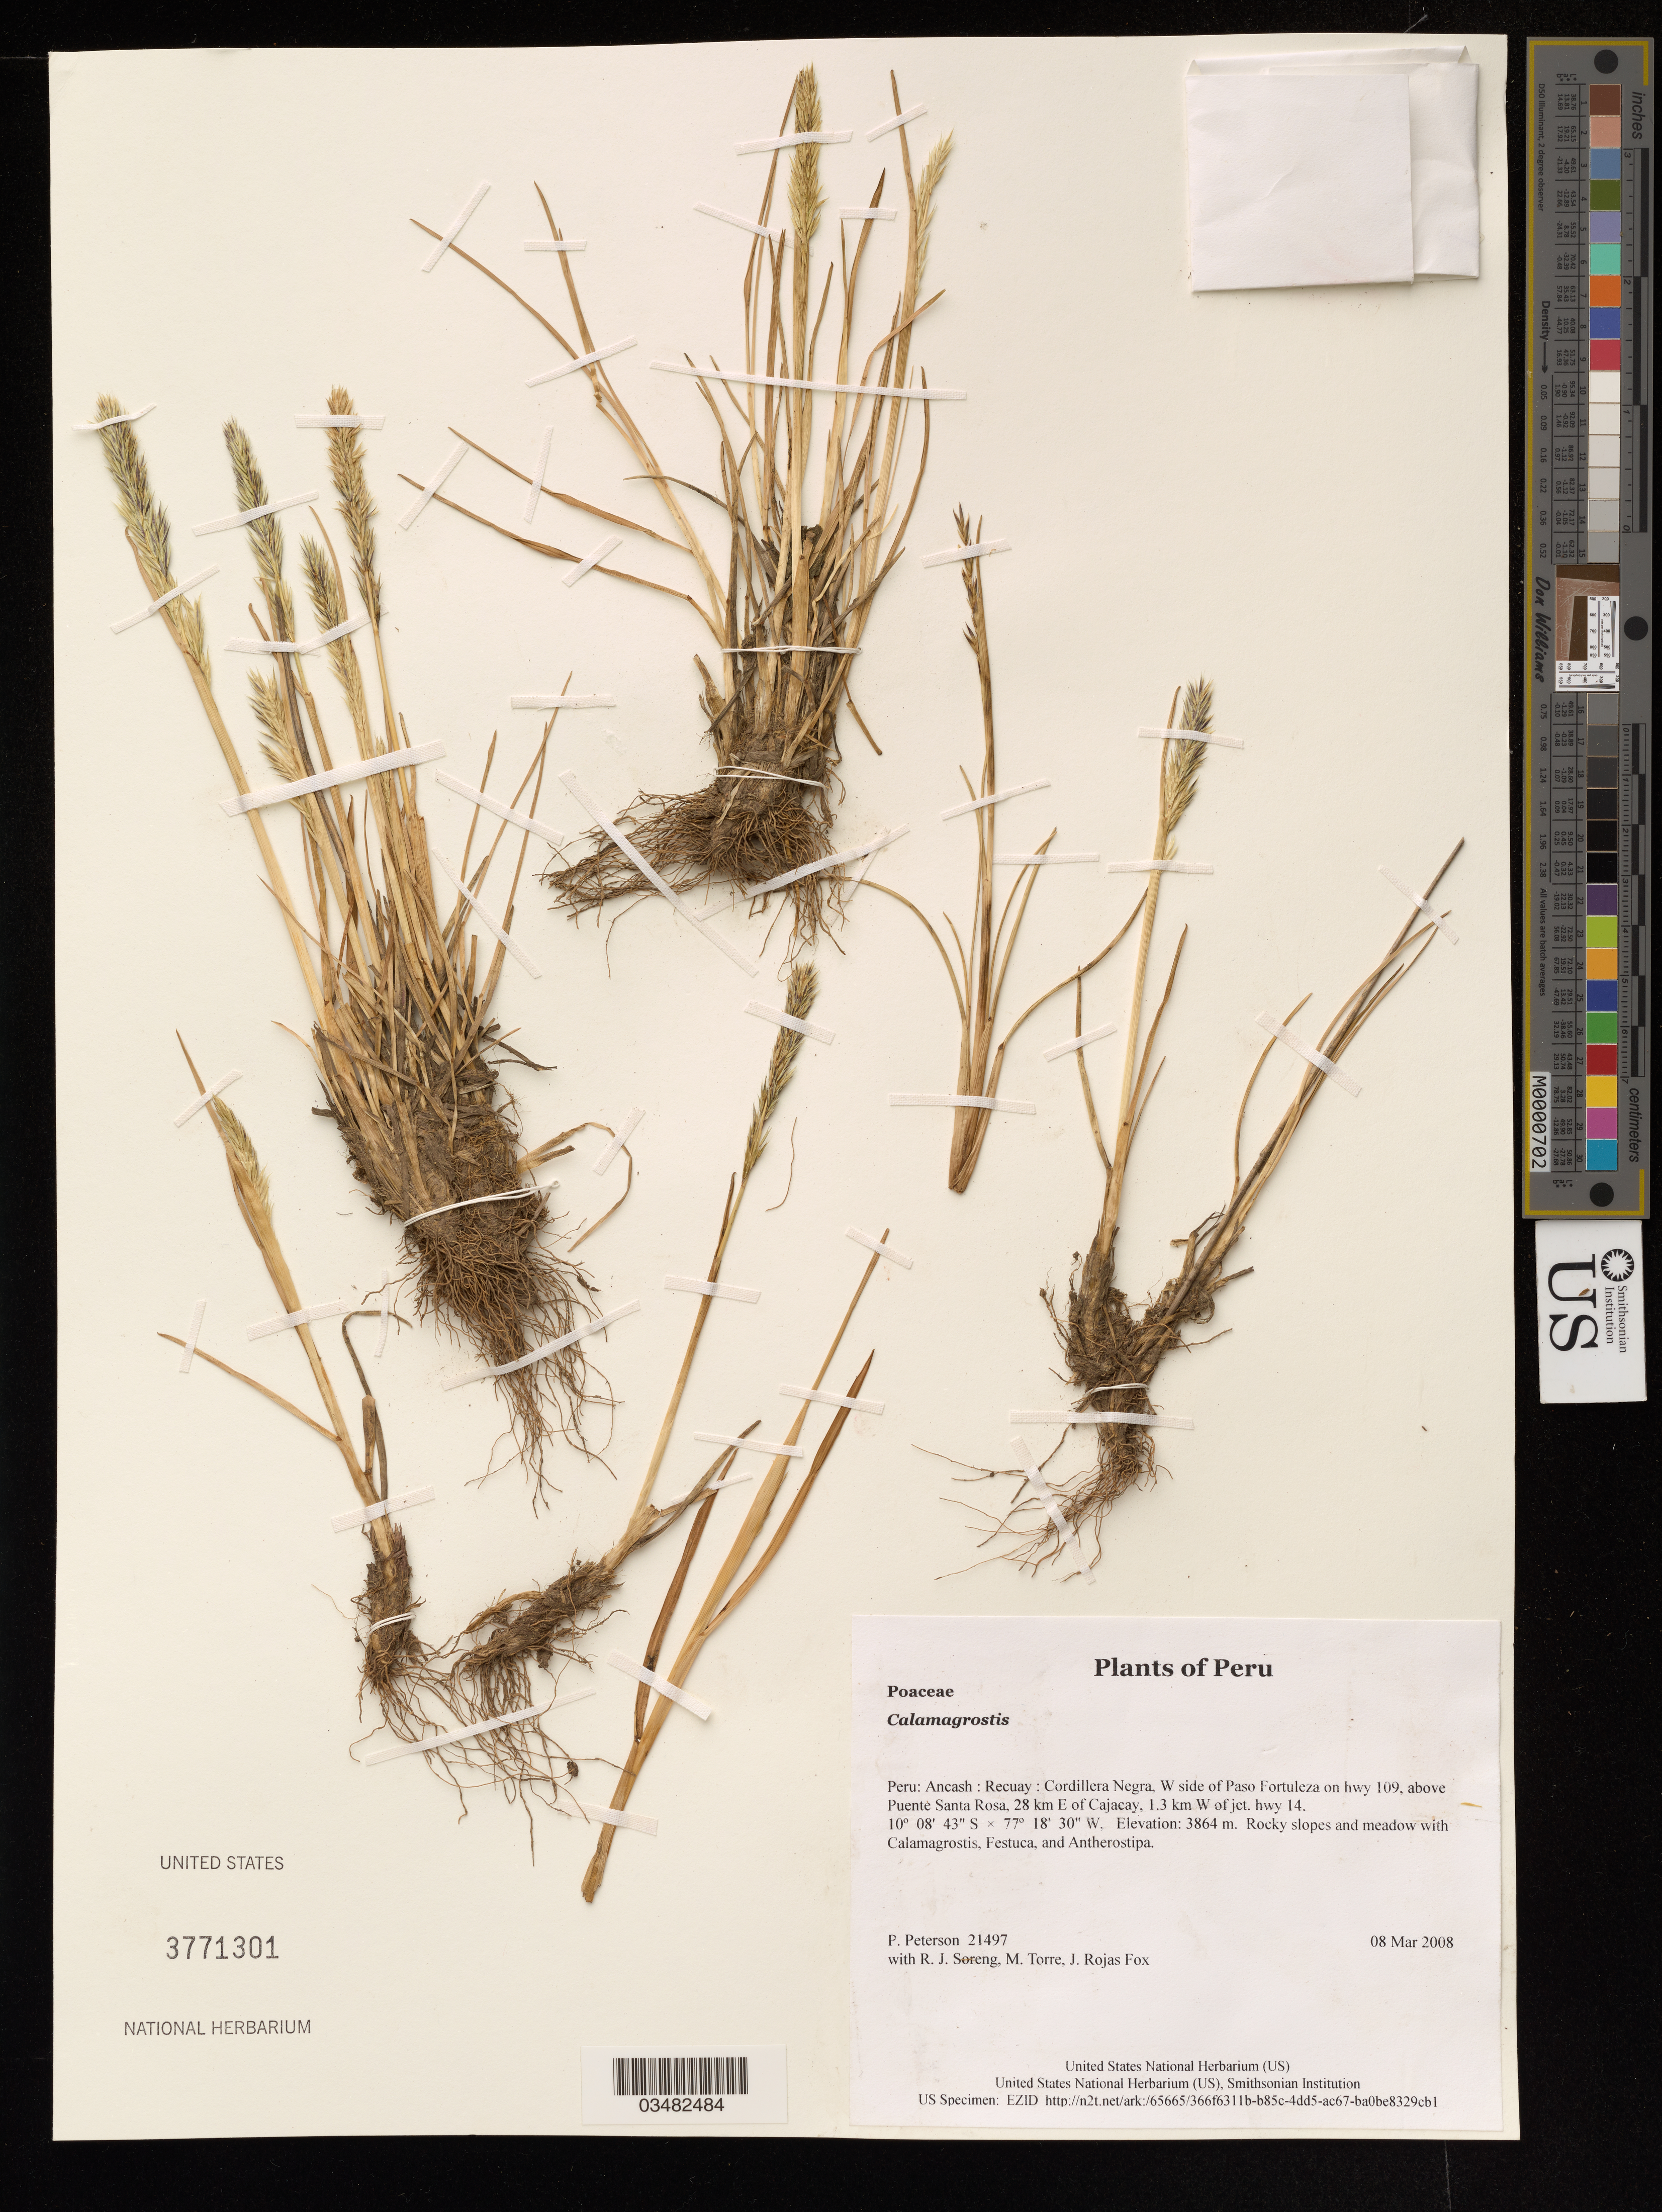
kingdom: Plantae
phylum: Tracheophyta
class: Liliopsida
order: Poales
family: Poaceae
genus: Calamagrostis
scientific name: Calamagrostis sp.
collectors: P. M. Peterson, R. J. Soreng, M. Torre & J. Rojas Fox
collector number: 21497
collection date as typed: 08 Mar 2008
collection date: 2008-03-08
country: Peru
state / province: Ancash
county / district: Recuay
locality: Cordillera Negra, W side of Paso Fortuleza on hwy 109, above Puente Santa Rosa, 28 km E of Cajacay, 1.3 km W of jct. hwy 14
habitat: Rocky slopes and meadow with Calamagrostis, Festuca, and Antherostipa.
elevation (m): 3864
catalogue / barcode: US 3771301